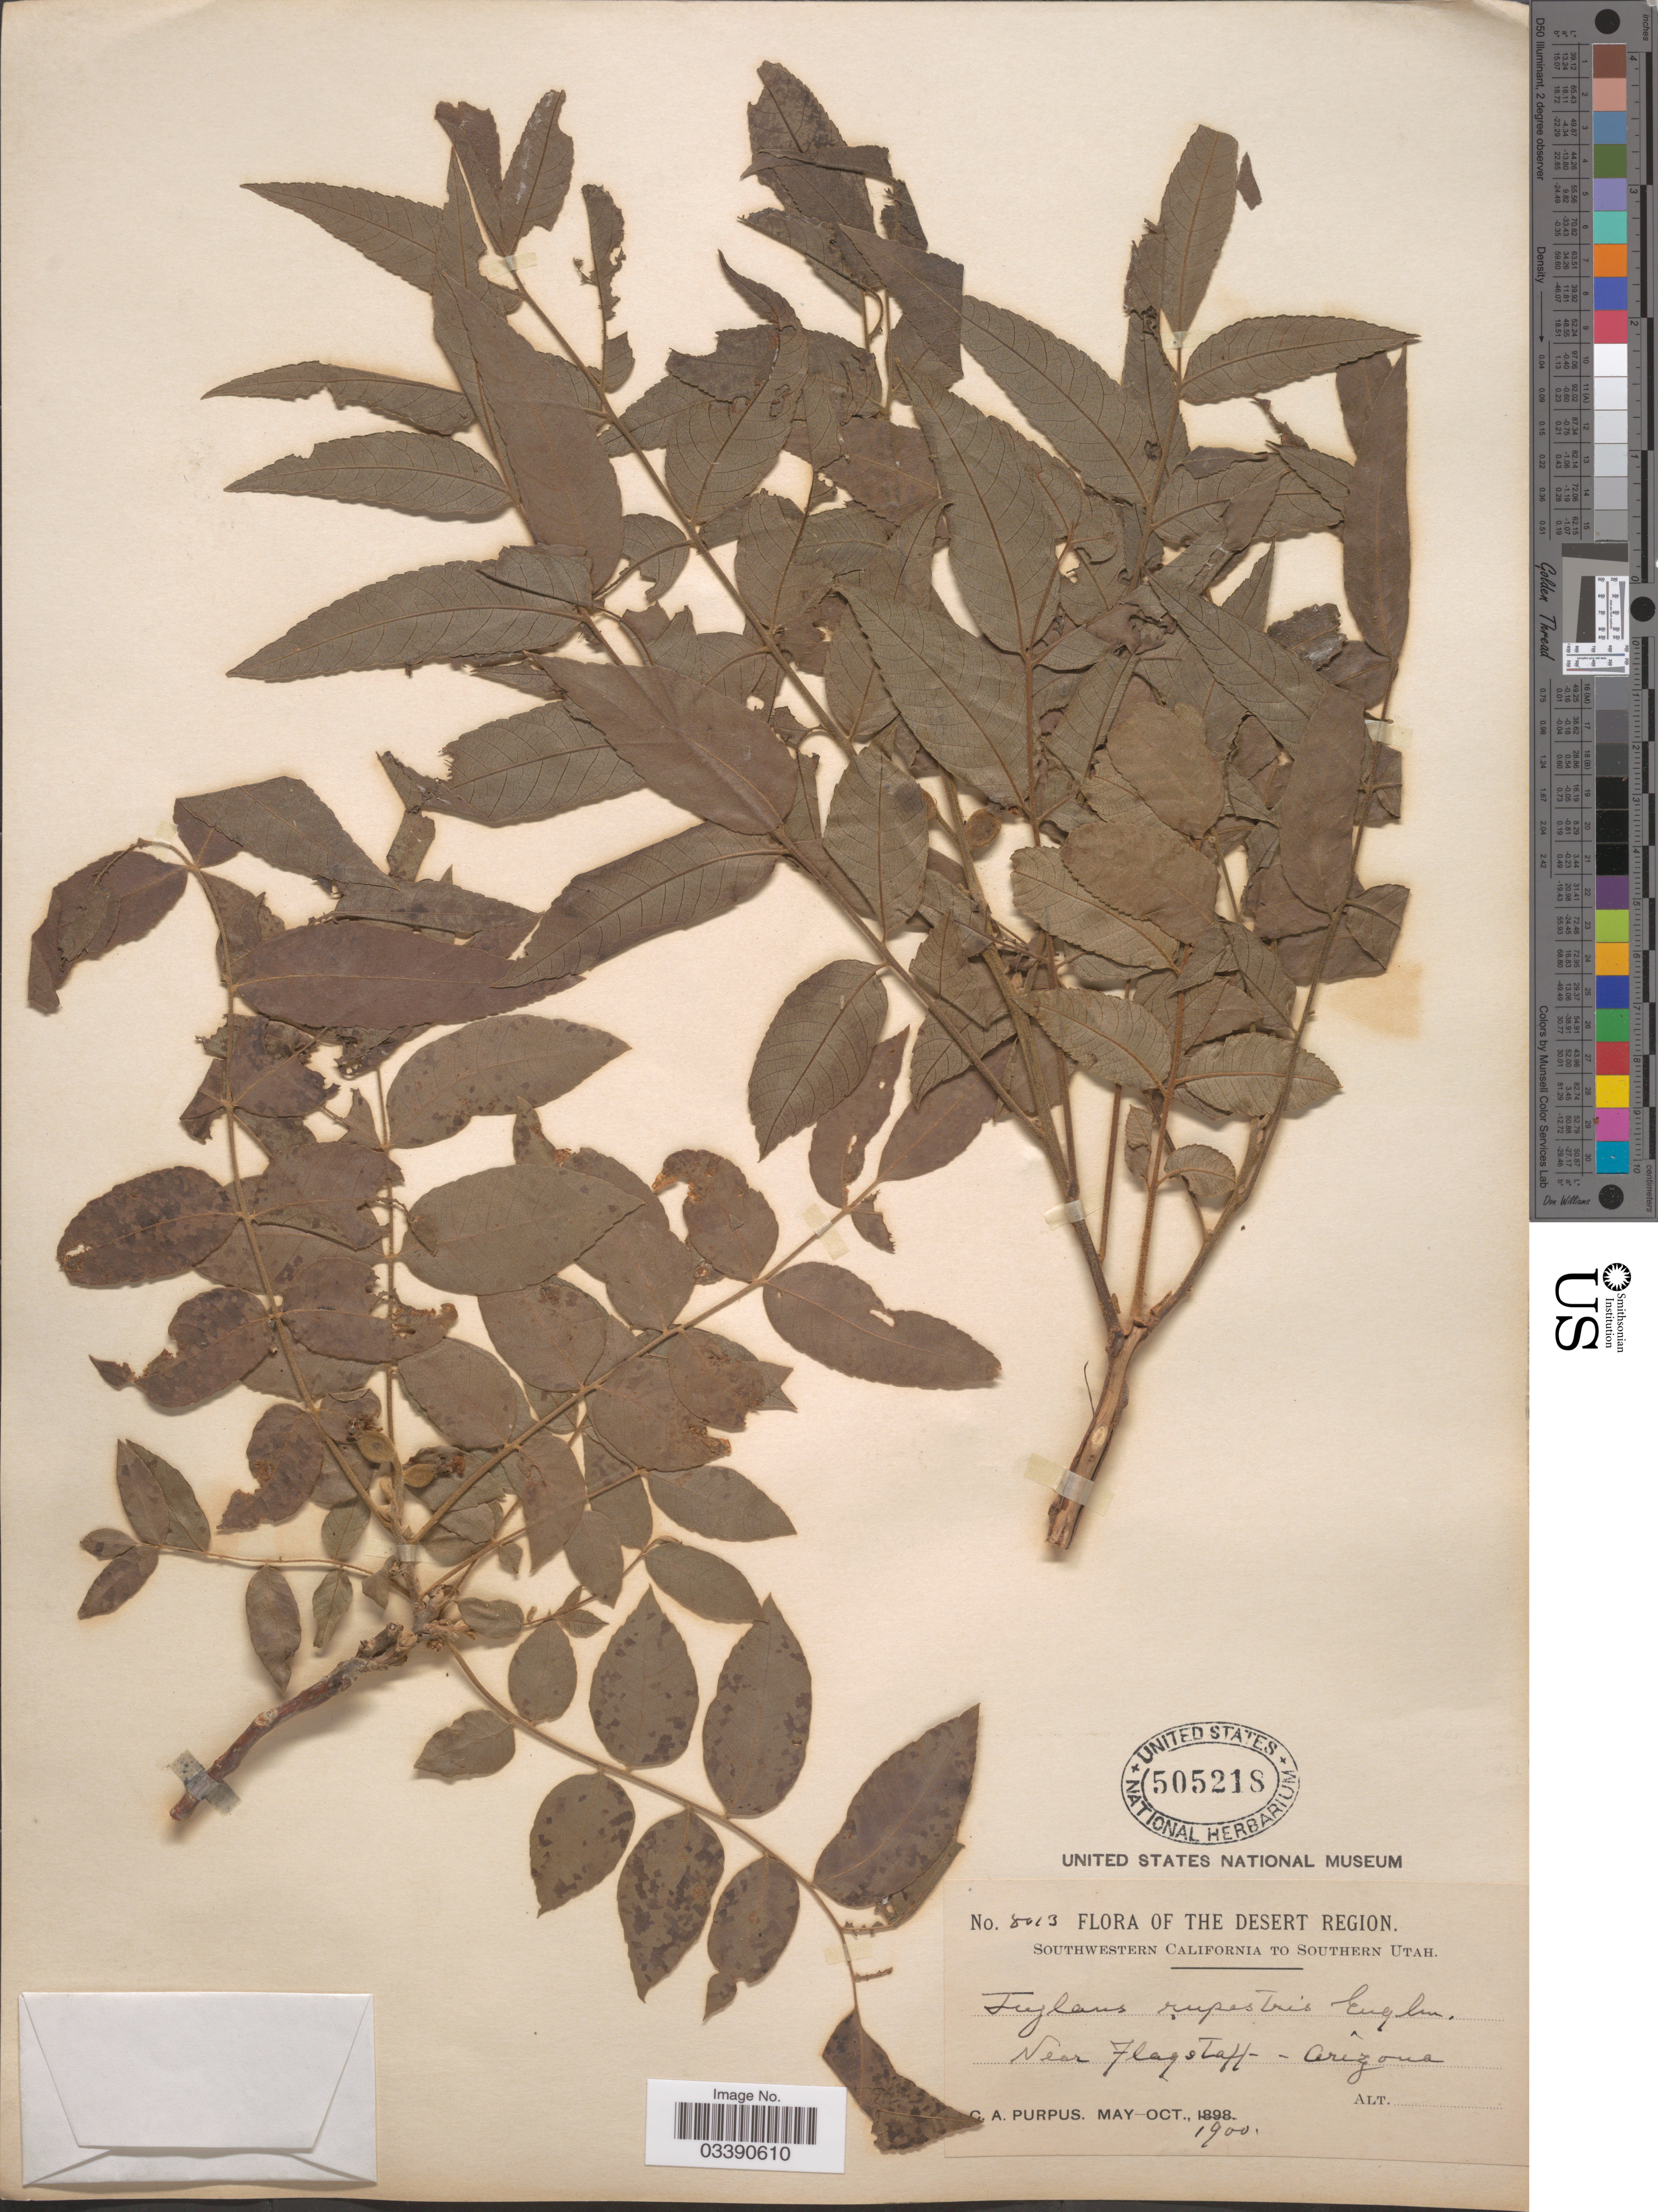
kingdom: Plantae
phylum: Tracheophyta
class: Magnoliopsida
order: Fagales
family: Juglandaceae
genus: Juglans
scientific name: Juglans major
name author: (Torr.) A. Heller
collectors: C. A. Purpus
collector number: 8013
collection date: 1900-05/1900-10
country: United States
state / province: Arizona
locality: The Desert Region. Near Flagstaff.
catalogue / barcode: US 505218